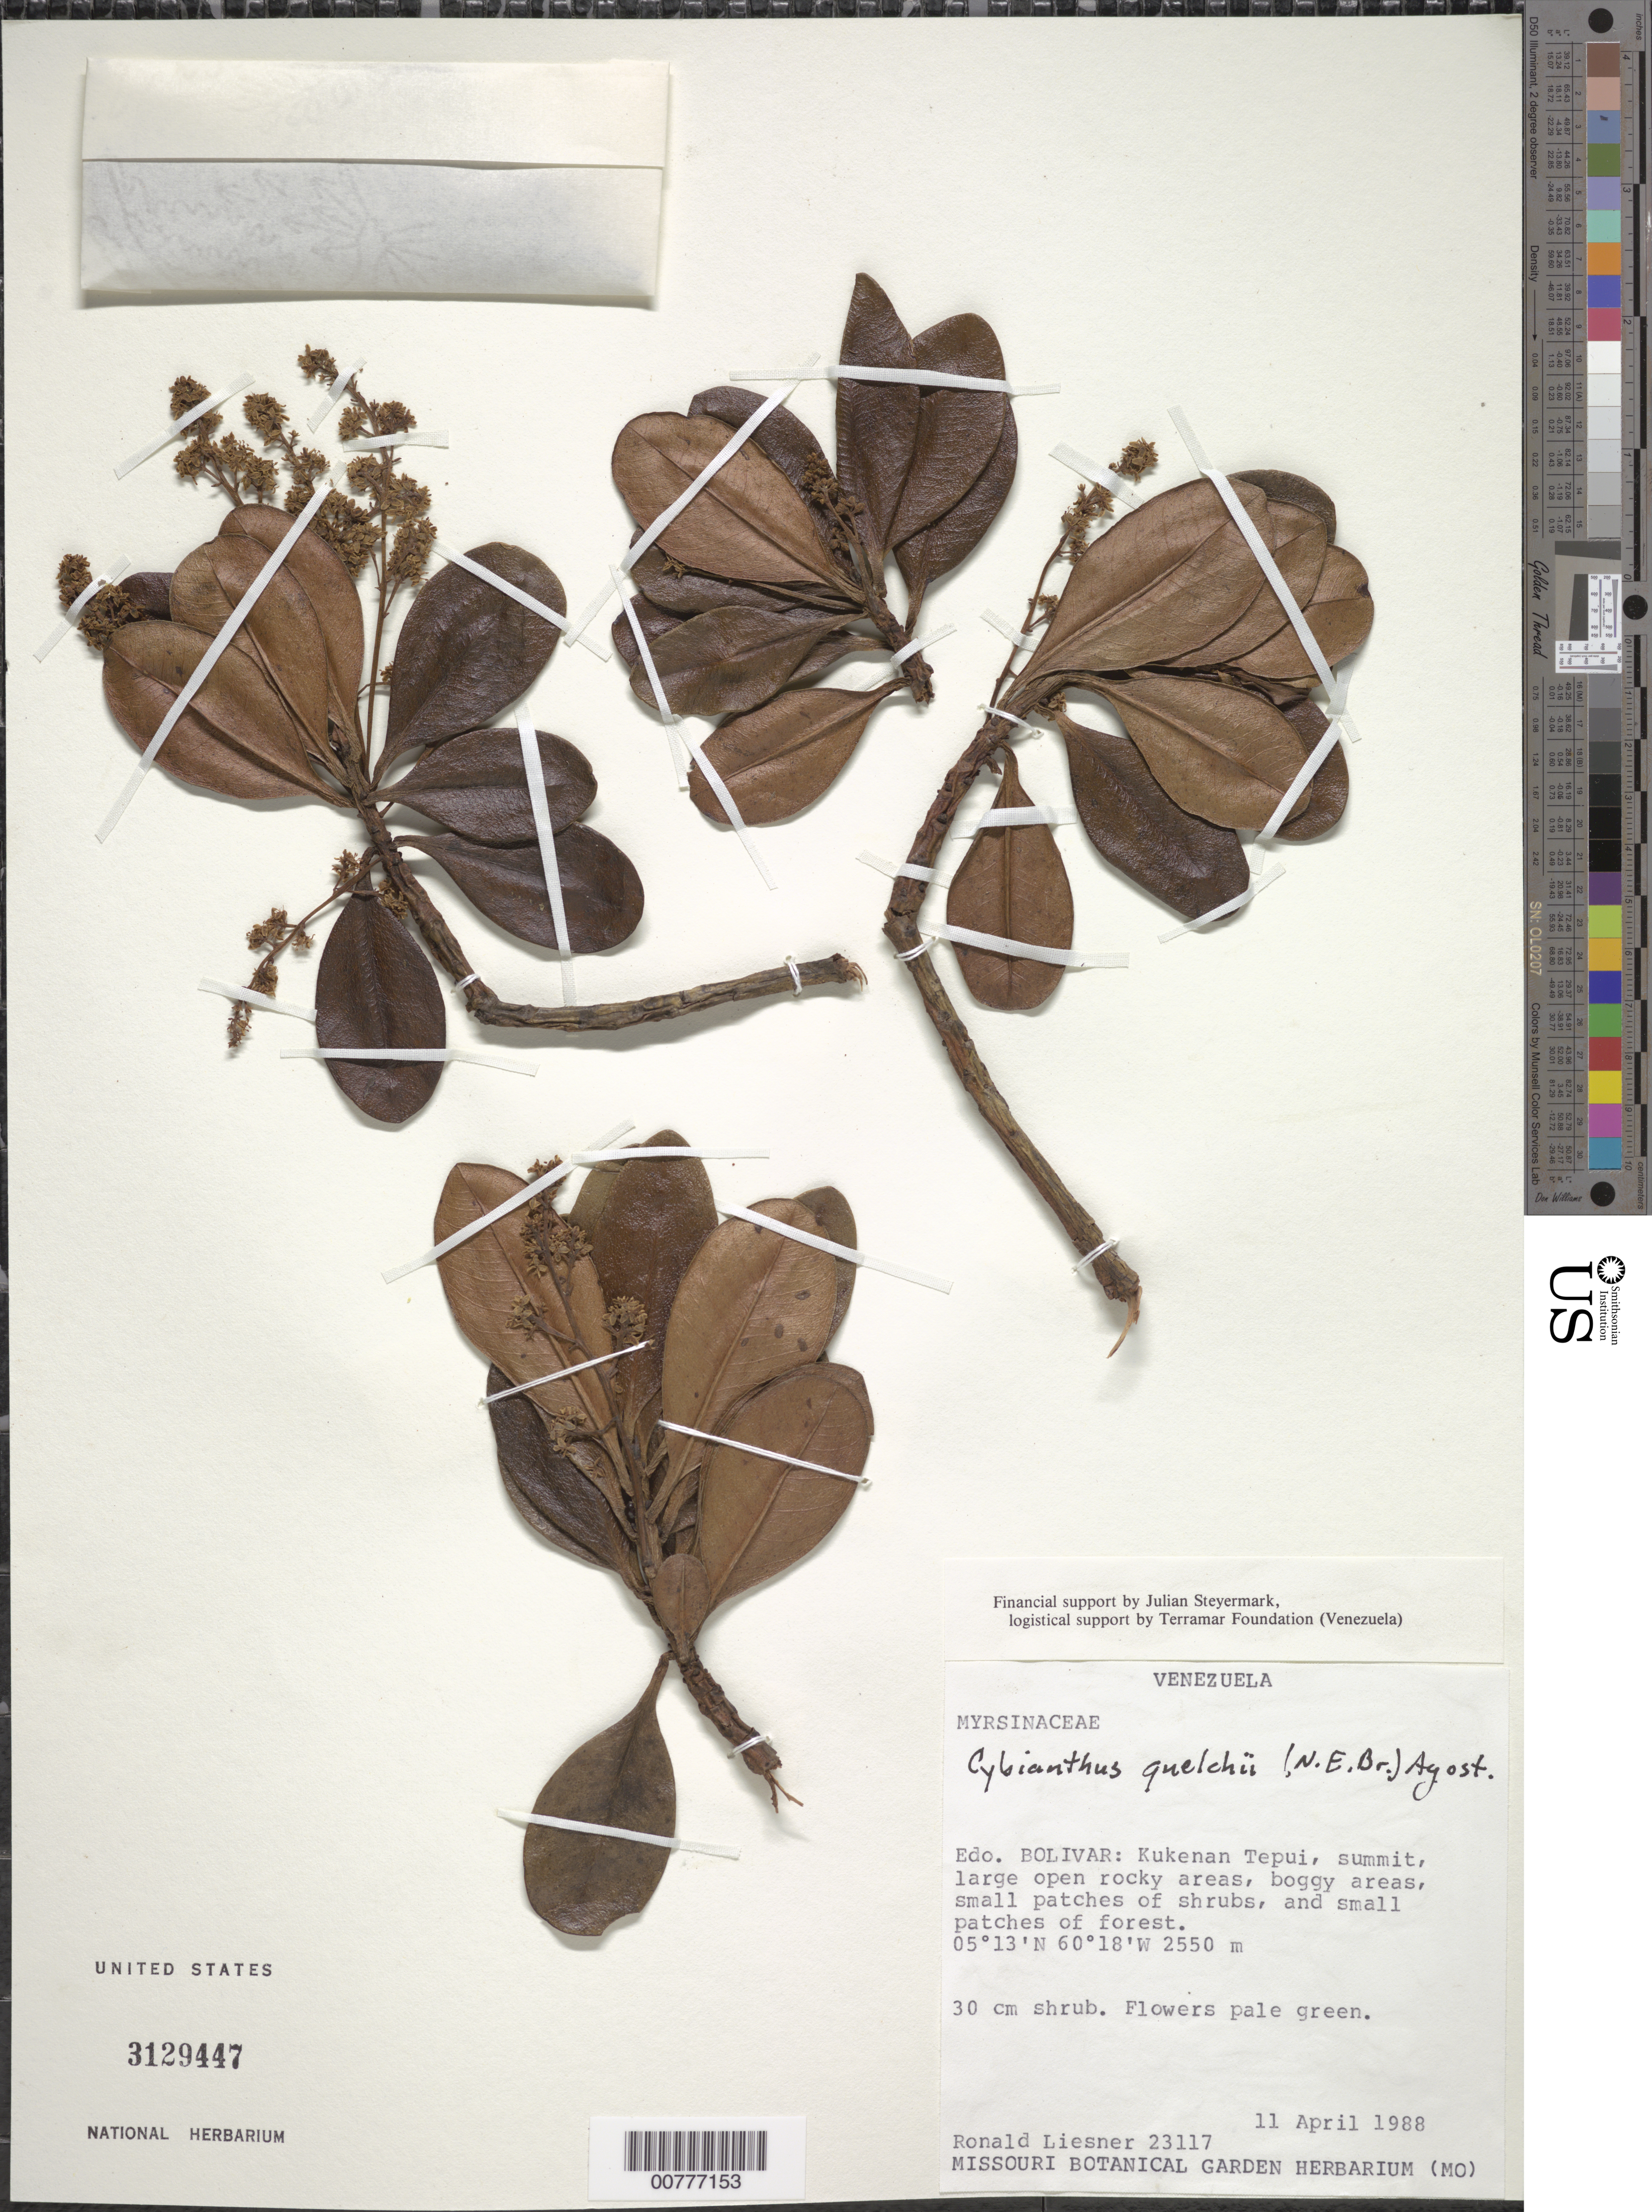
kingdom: Plantae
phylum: Tracheophyta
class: Magnoliopsida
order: Ericales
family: Primulaceae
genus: Cybianthus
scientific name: Cybianthus quelchii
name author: (N.E. Br.) G. Agostini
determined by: Pipoly, J. J., III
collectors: R. L. Liesner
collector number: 23117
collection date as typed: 11-Apr-88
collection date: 1988-04-11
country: Venezuela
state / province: Bolívar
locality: Kukenan tepuí, summit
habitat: Large open rocky areas, boggy areas, small patches of shrubs, and small patches of forest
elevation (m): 2550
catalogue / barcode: US 3129447